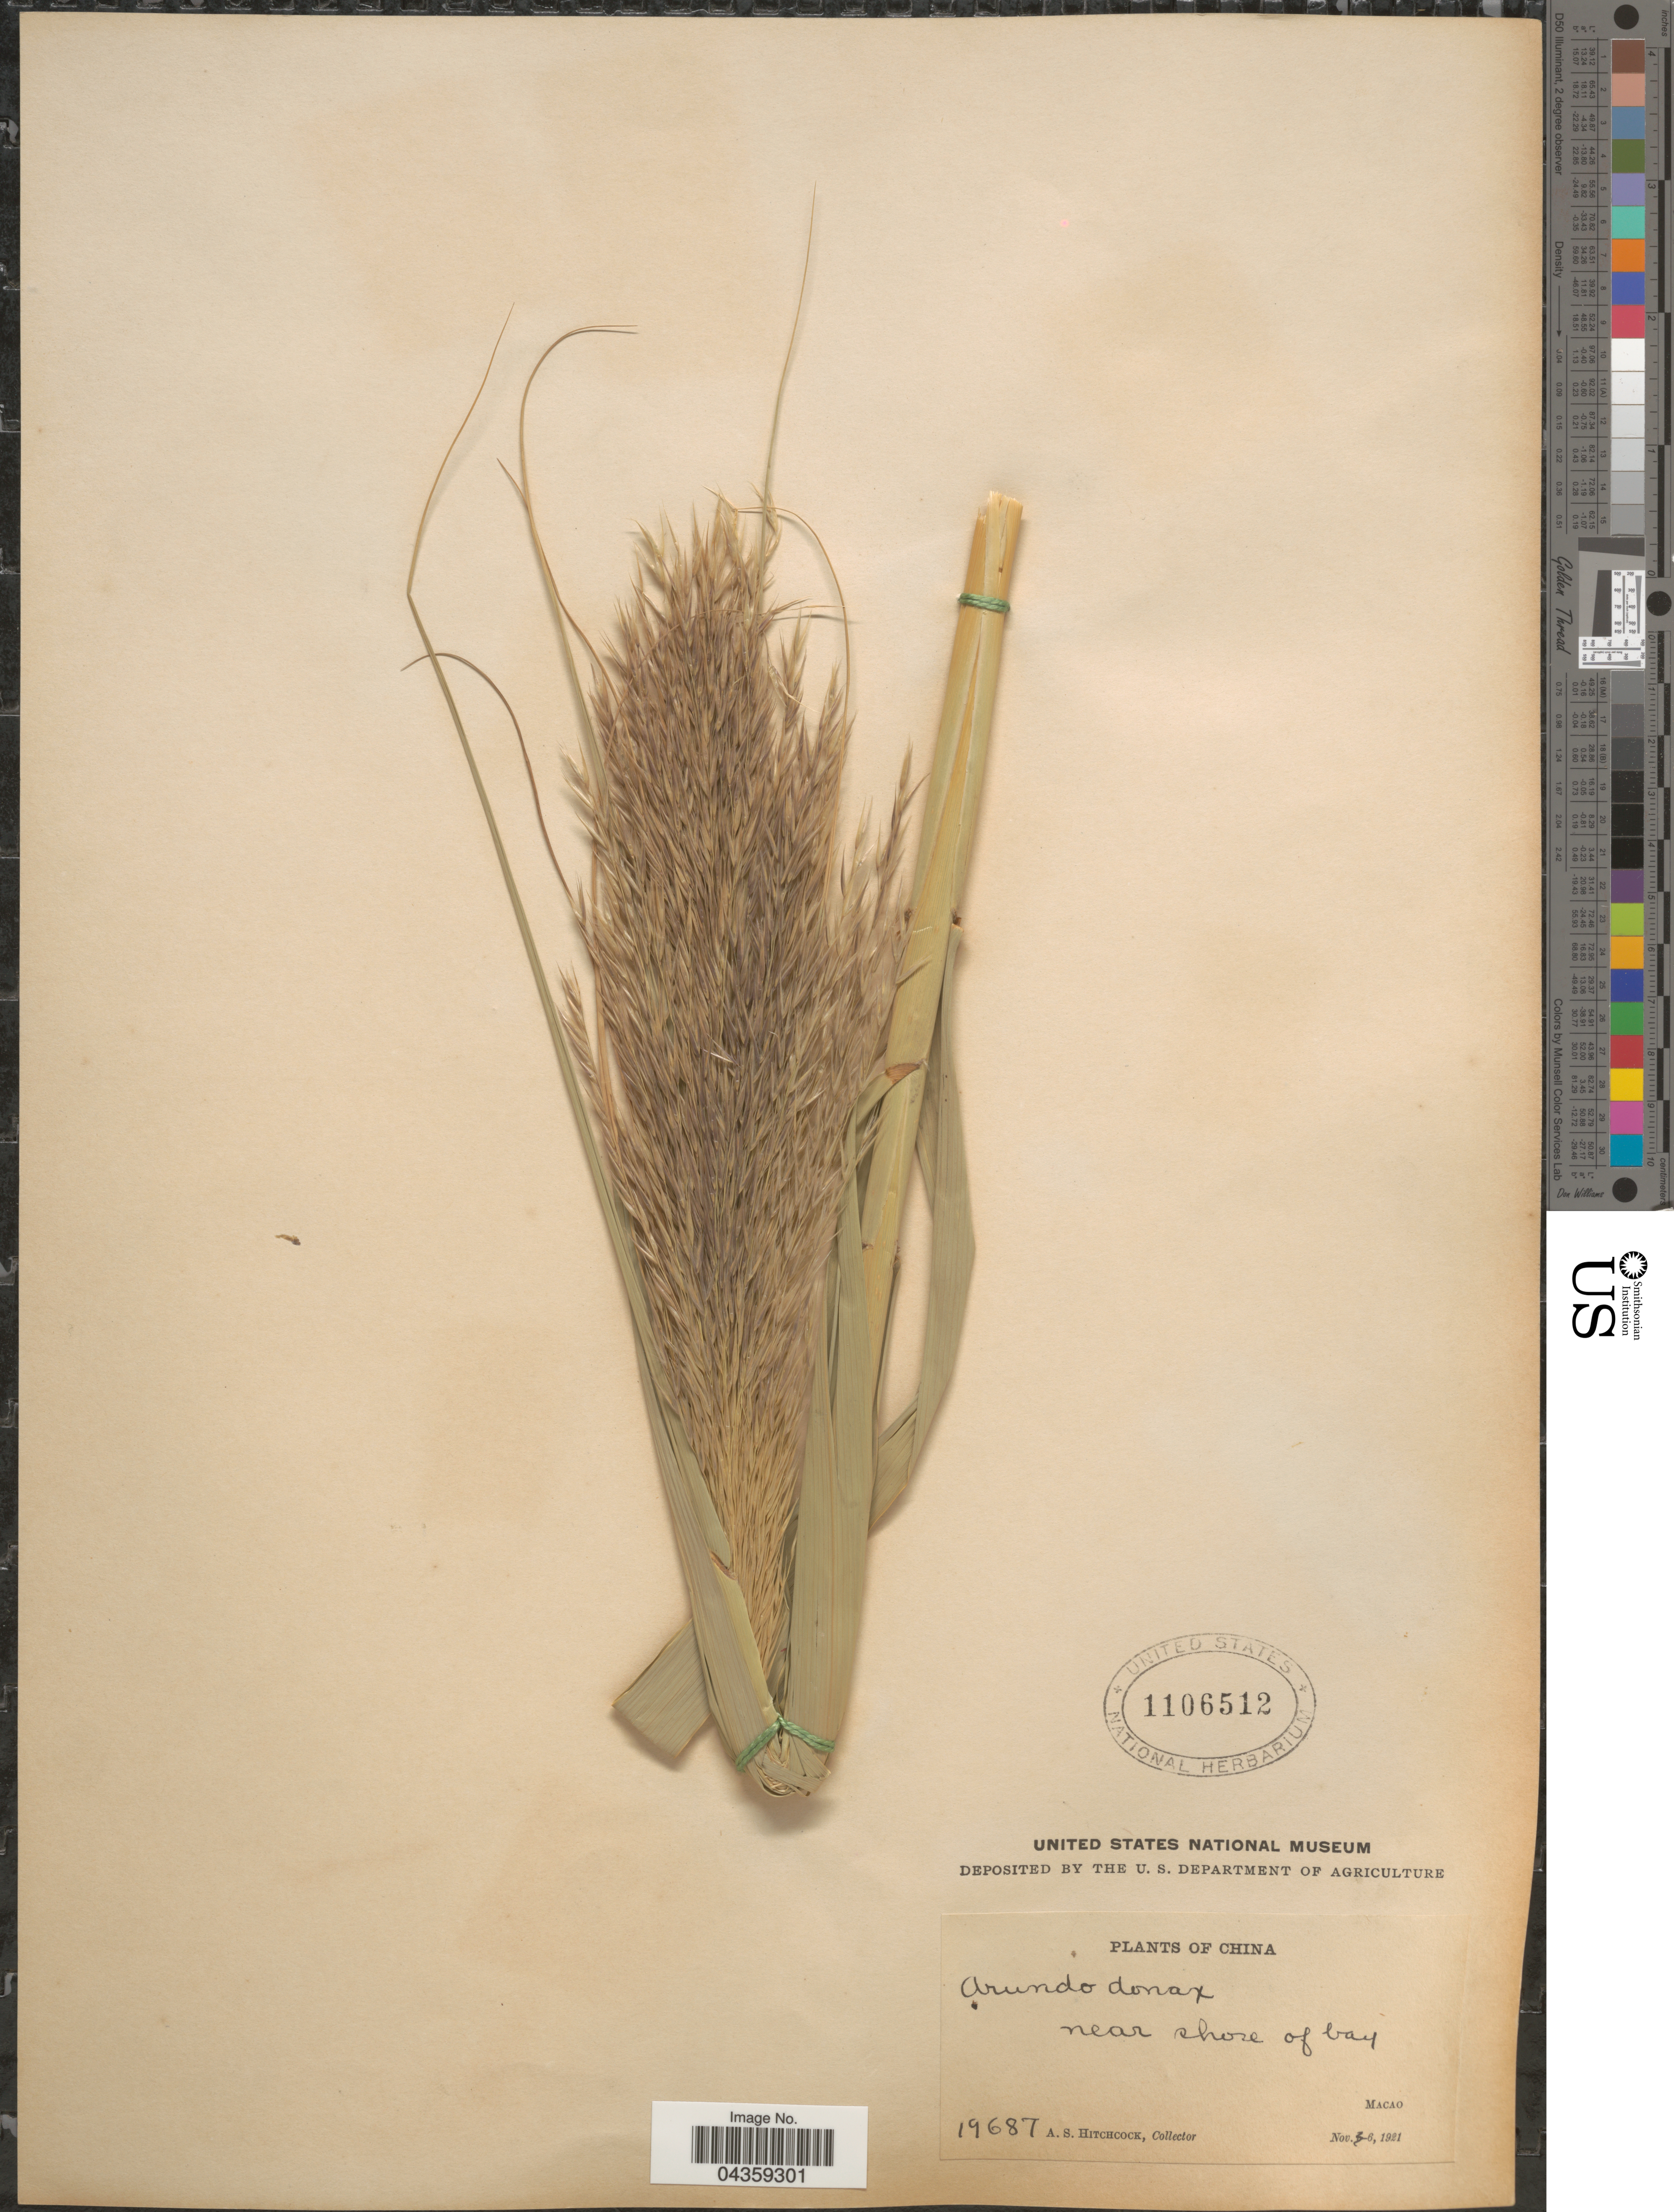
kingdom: Plantae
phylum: Tracheophyta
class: Liliopsida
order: Poales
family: Poaceae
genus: Arundo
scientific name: Arundo donax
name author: L.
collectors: A. S. Hitchcock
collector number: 19687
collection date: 1921-11-06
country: China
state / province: Macau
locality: Near shore of bay. Macao.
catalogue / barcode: US 1106512